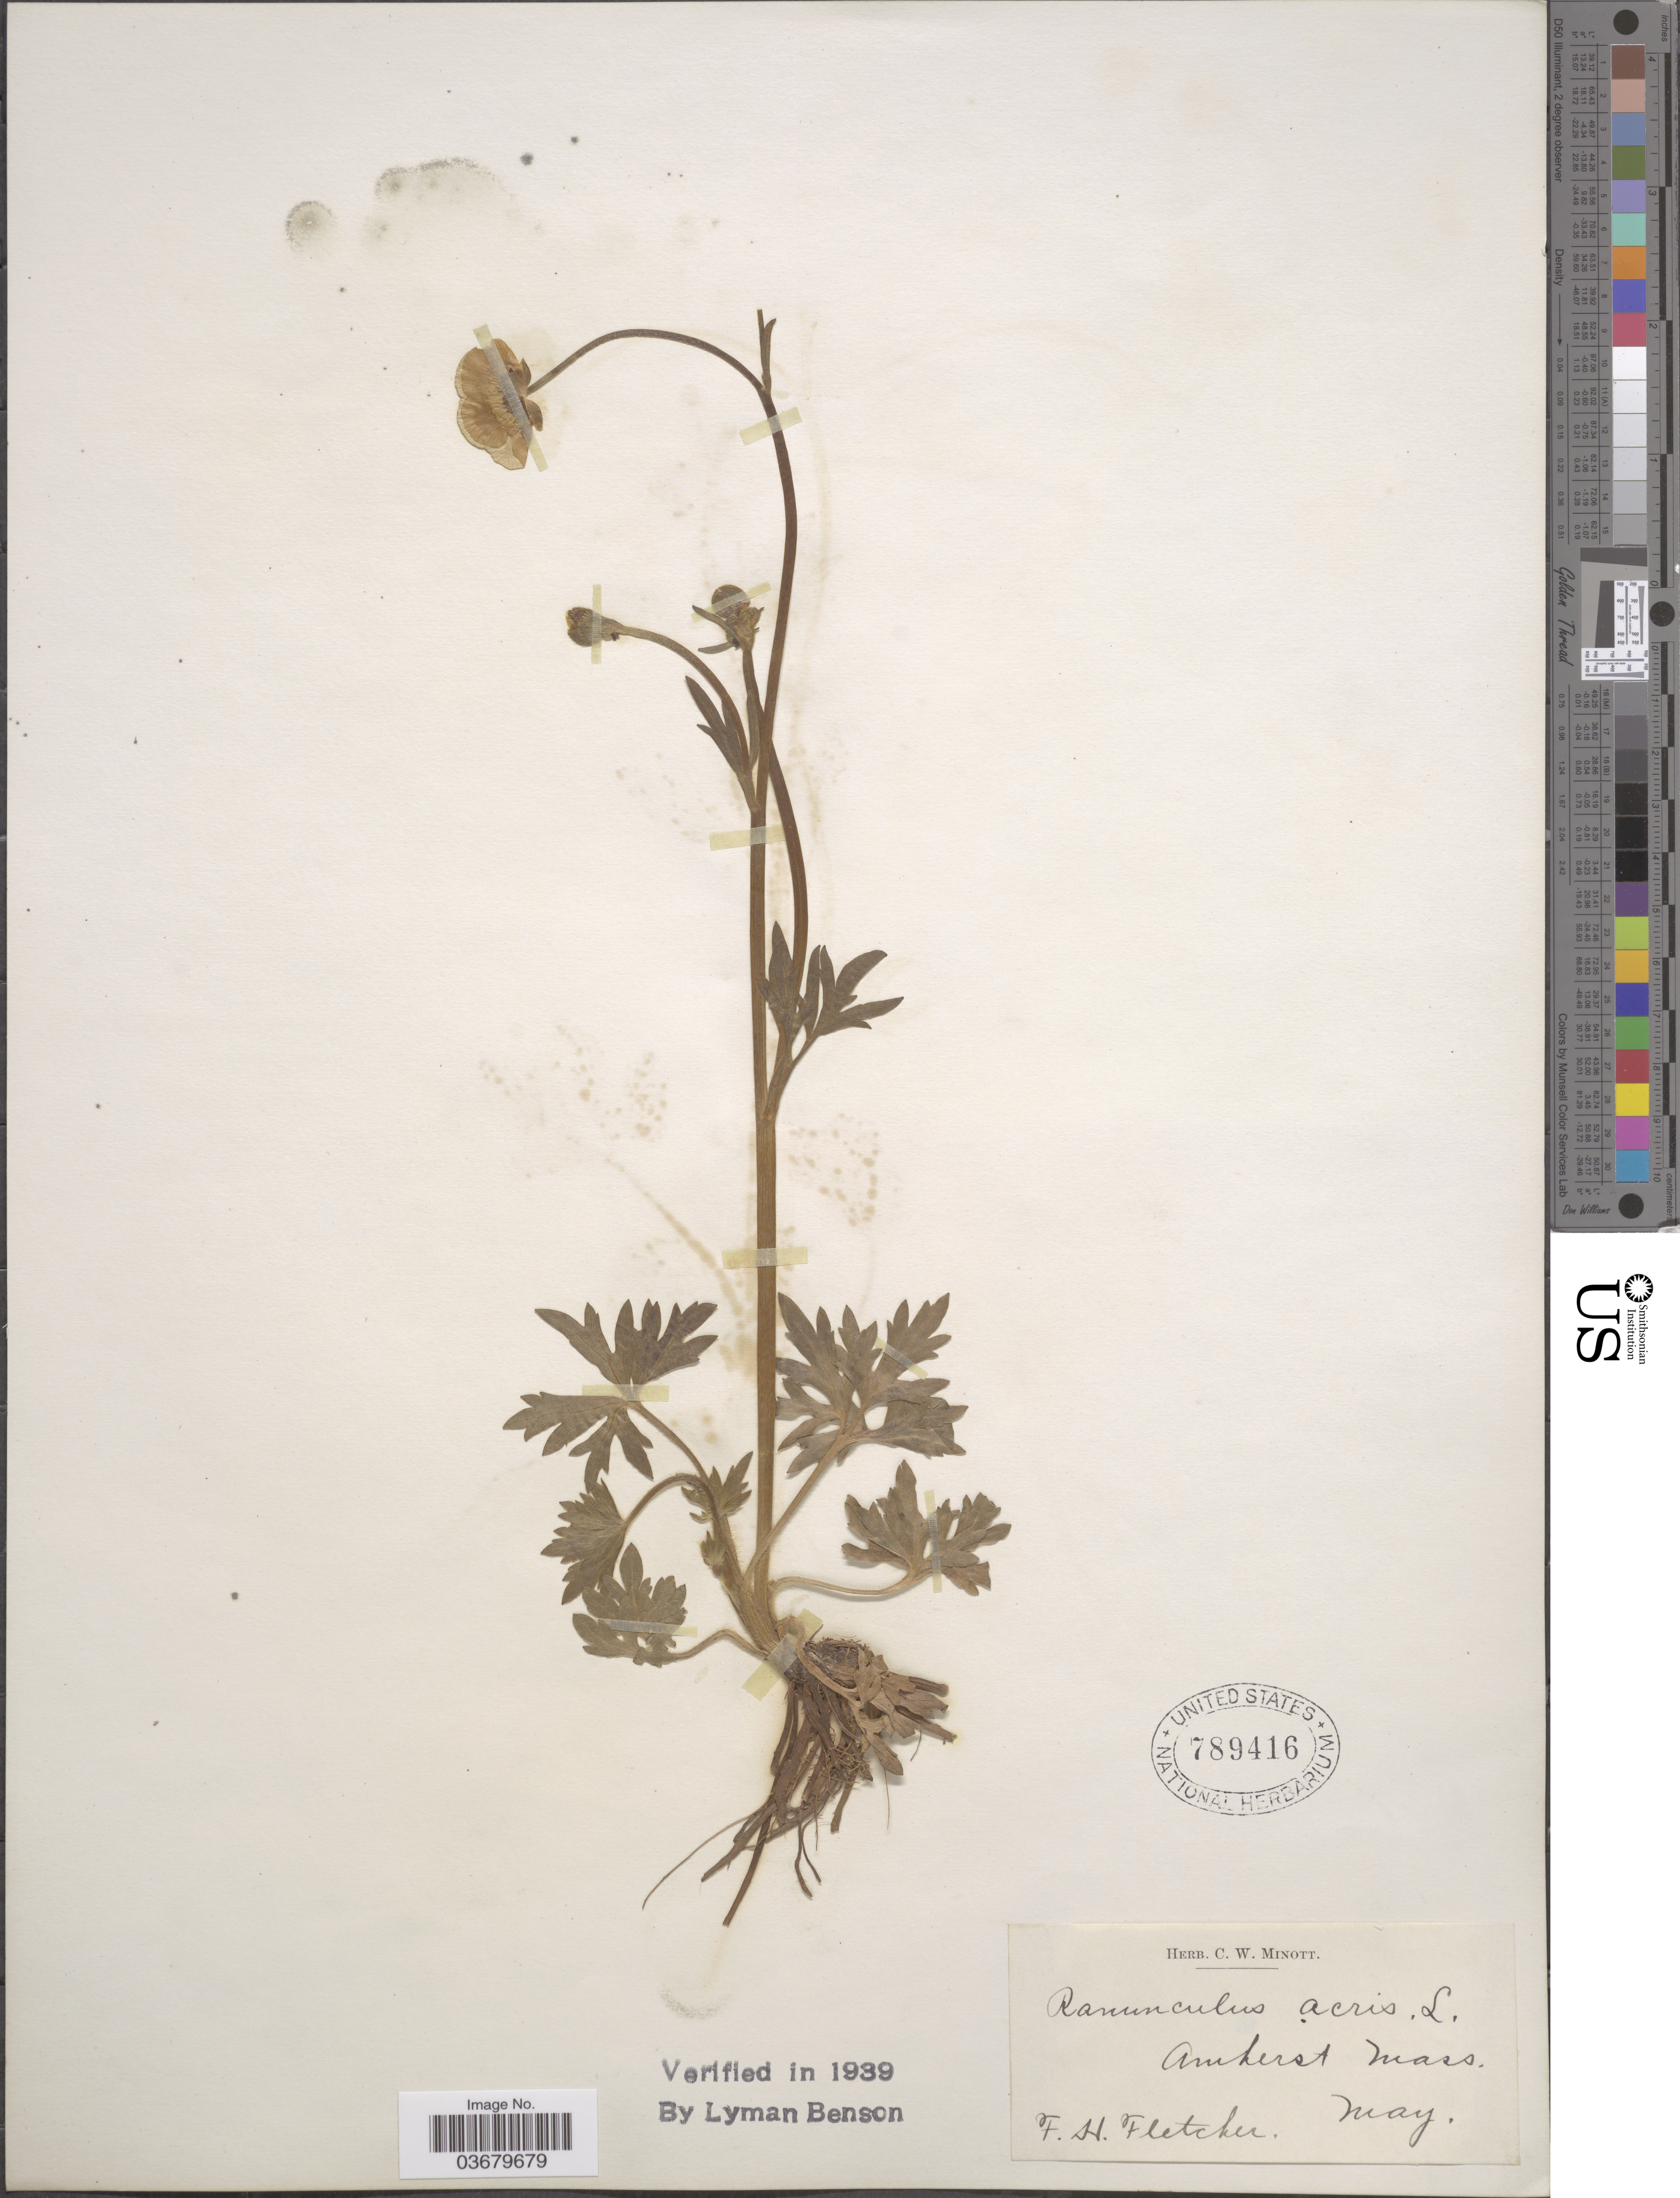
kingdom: Plantae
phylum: Tracheophyta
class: Magnoliopsida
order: Ranunculales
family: Ranunculaceae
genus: Ranunculus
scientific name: Ranunculus acris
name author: L.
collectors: F. Fletcher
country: United States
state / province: Massachusetts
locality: Amherst.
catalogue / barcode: US 789416